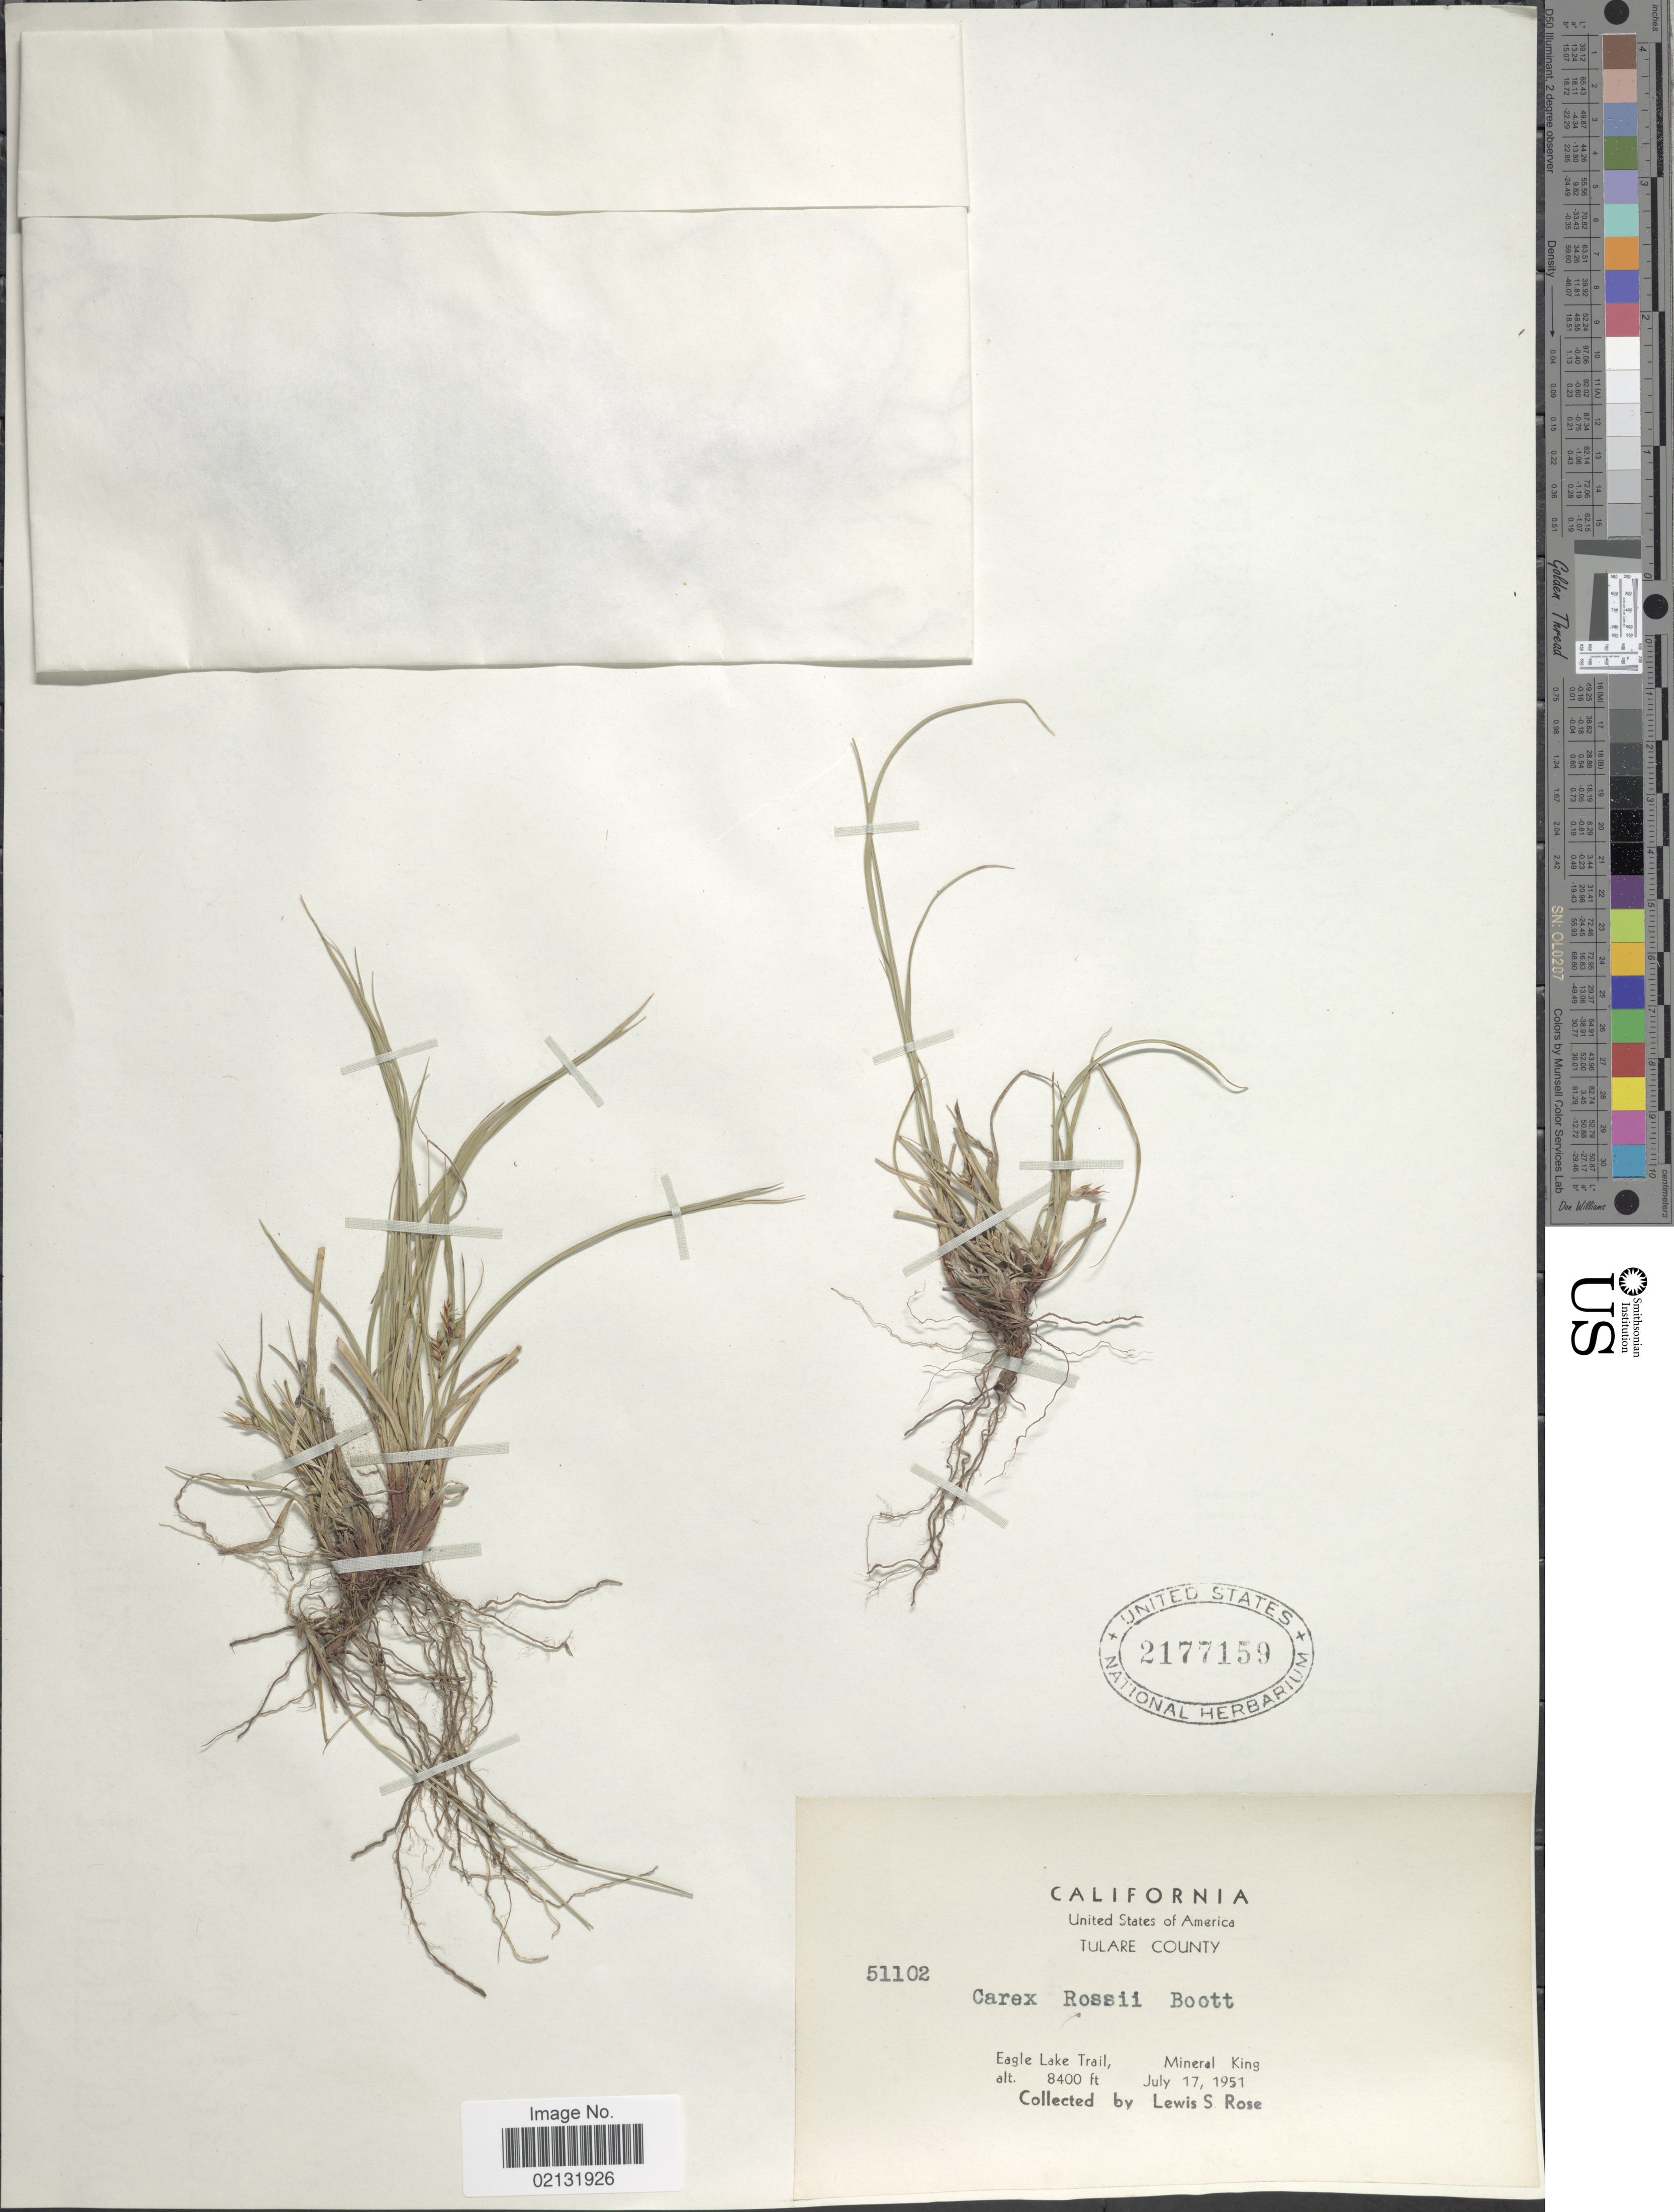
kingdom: Plantae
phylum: Tracheophyta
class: Liliopsida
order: Poales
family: Cyperaceae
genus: Carex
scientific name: Carex rossii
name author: Boott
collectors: L. S. Rose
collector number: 51102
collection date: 1951-07-17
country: United States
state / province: California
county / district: Tulare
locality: Tulare County, Eagle Lake Trail, Mineral King.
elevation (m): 2560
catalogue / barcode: US 2177159